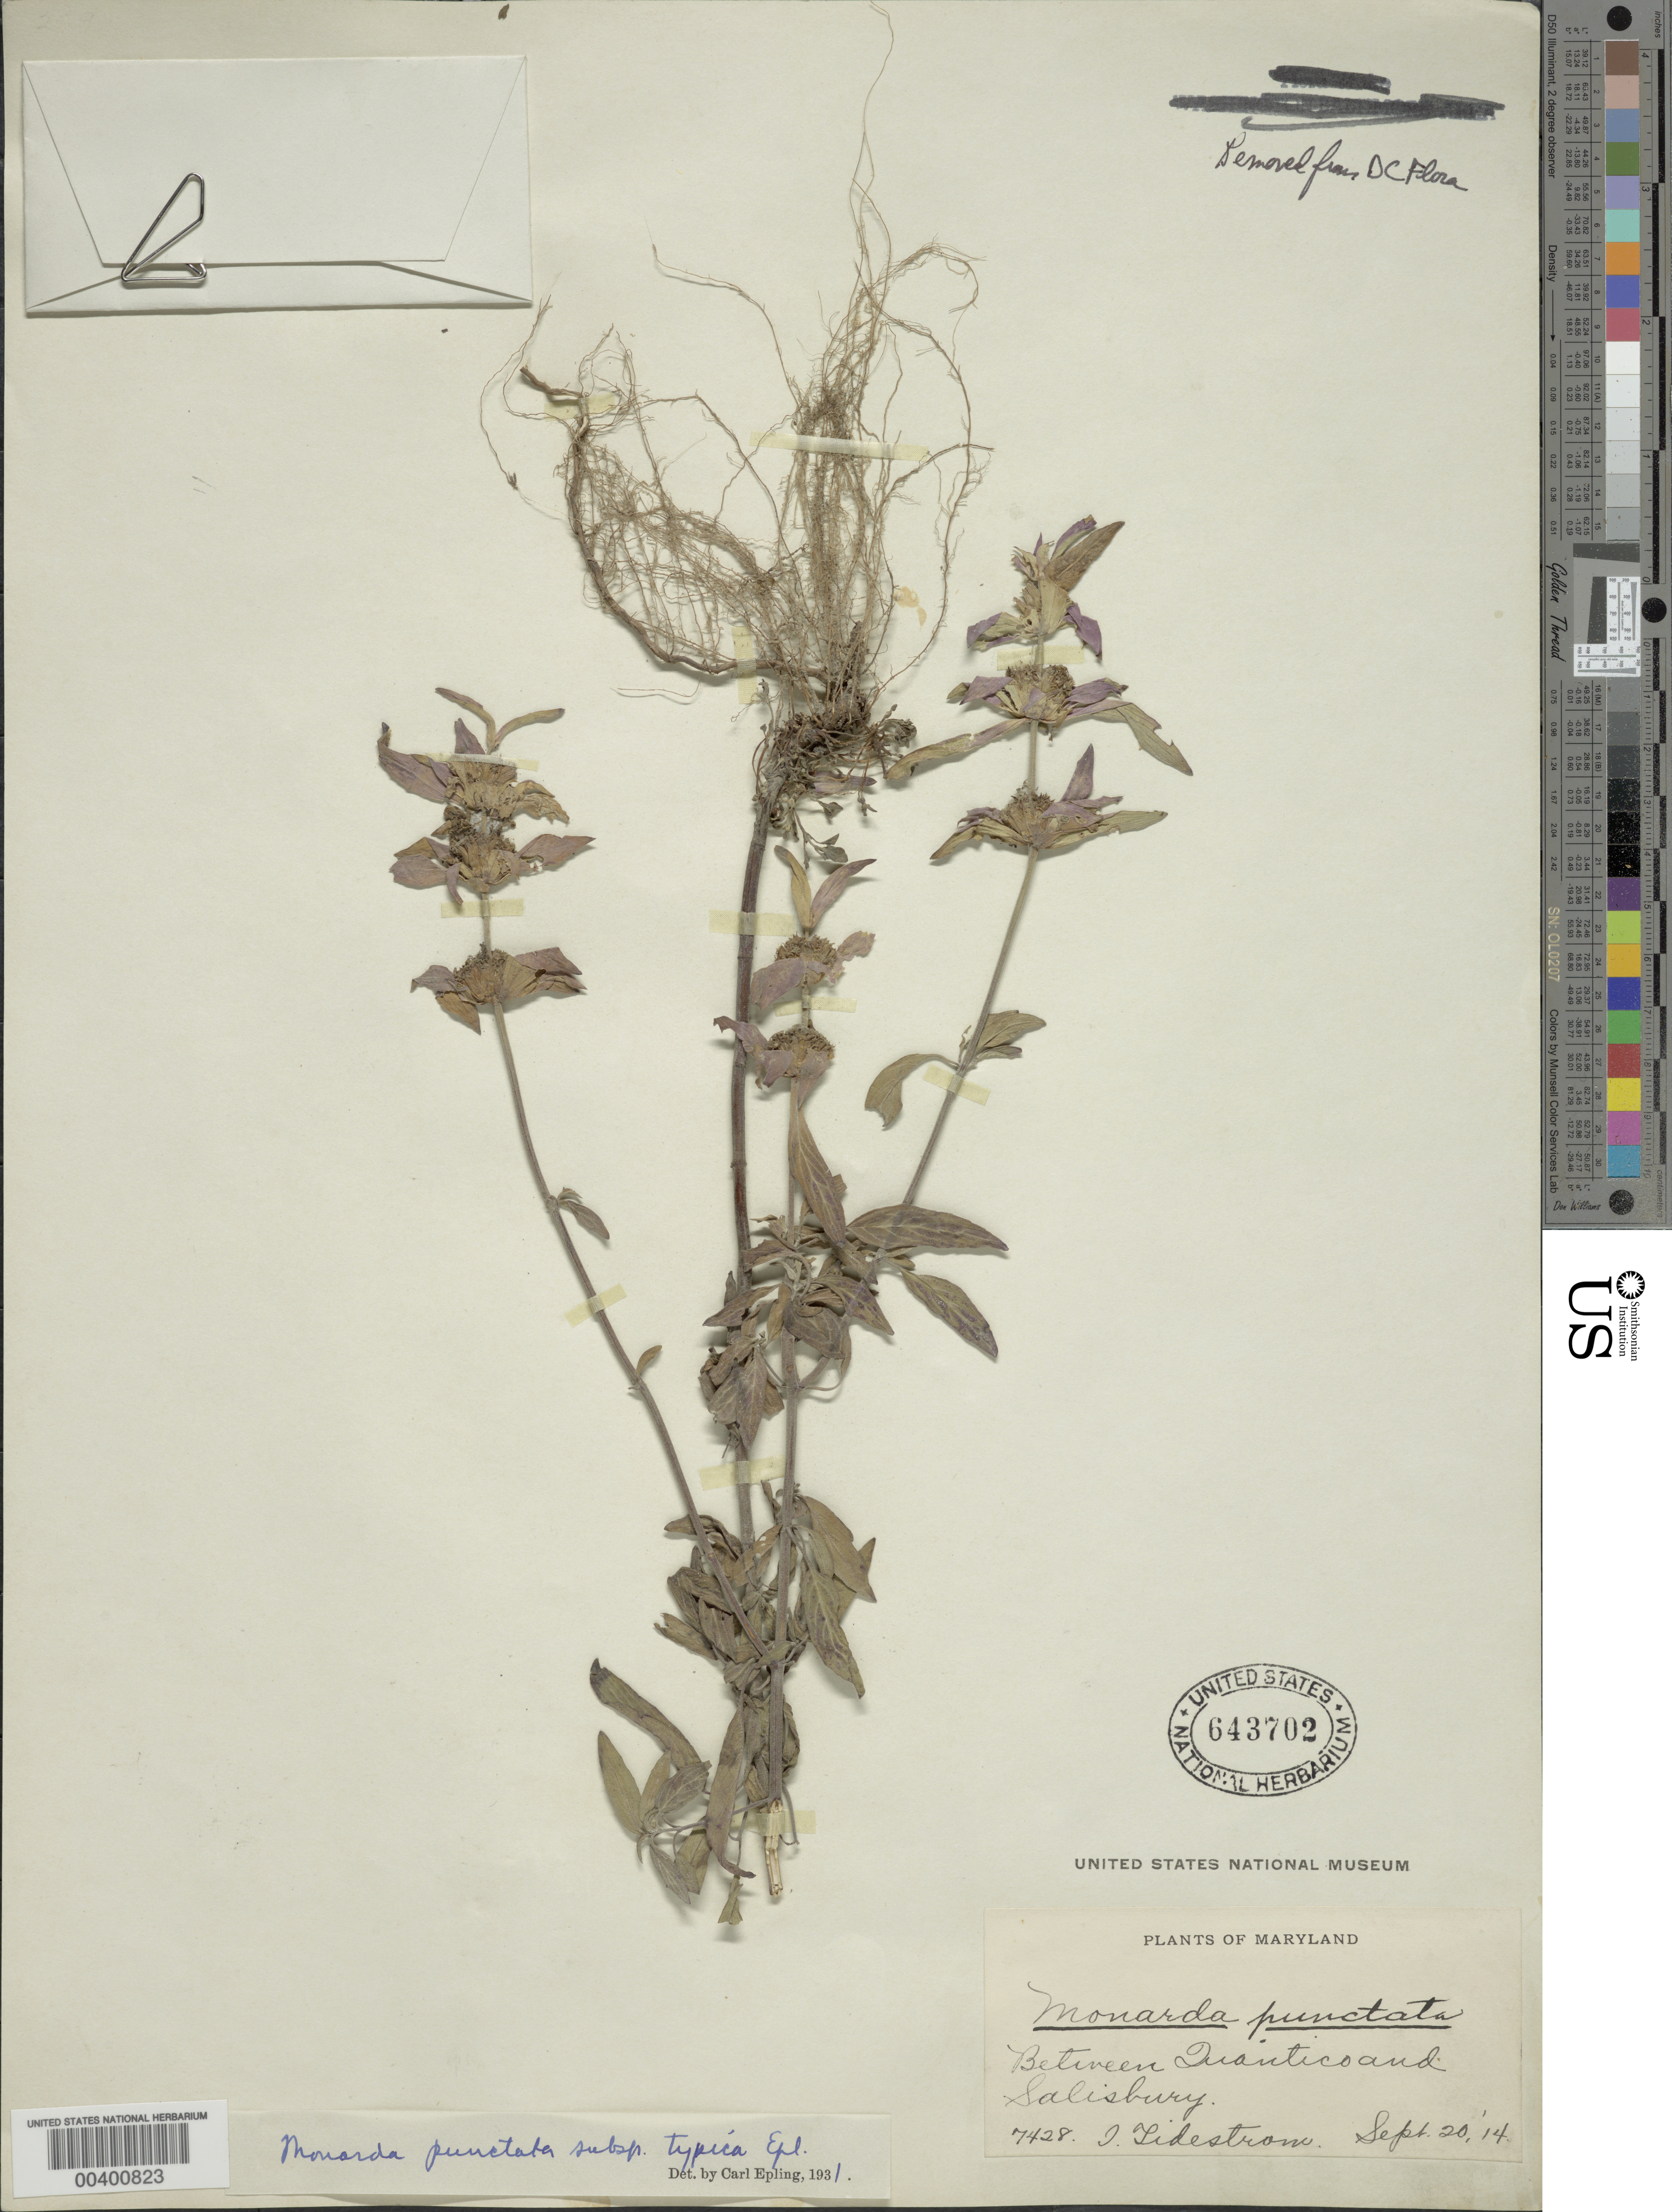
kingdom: Plantae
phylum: Tracheophyta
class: Magnoliopsida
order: Lamiales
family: Lamiaceae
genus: Monarda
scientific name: Monarda punctata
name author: L.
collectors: I. F. Tidestrom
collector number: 7428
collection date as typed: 20 Sep 1914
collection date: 1914-09-20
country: United States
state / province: Maryland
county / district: Wicomico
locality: Between quantico and salisbury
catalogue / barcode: US 643702